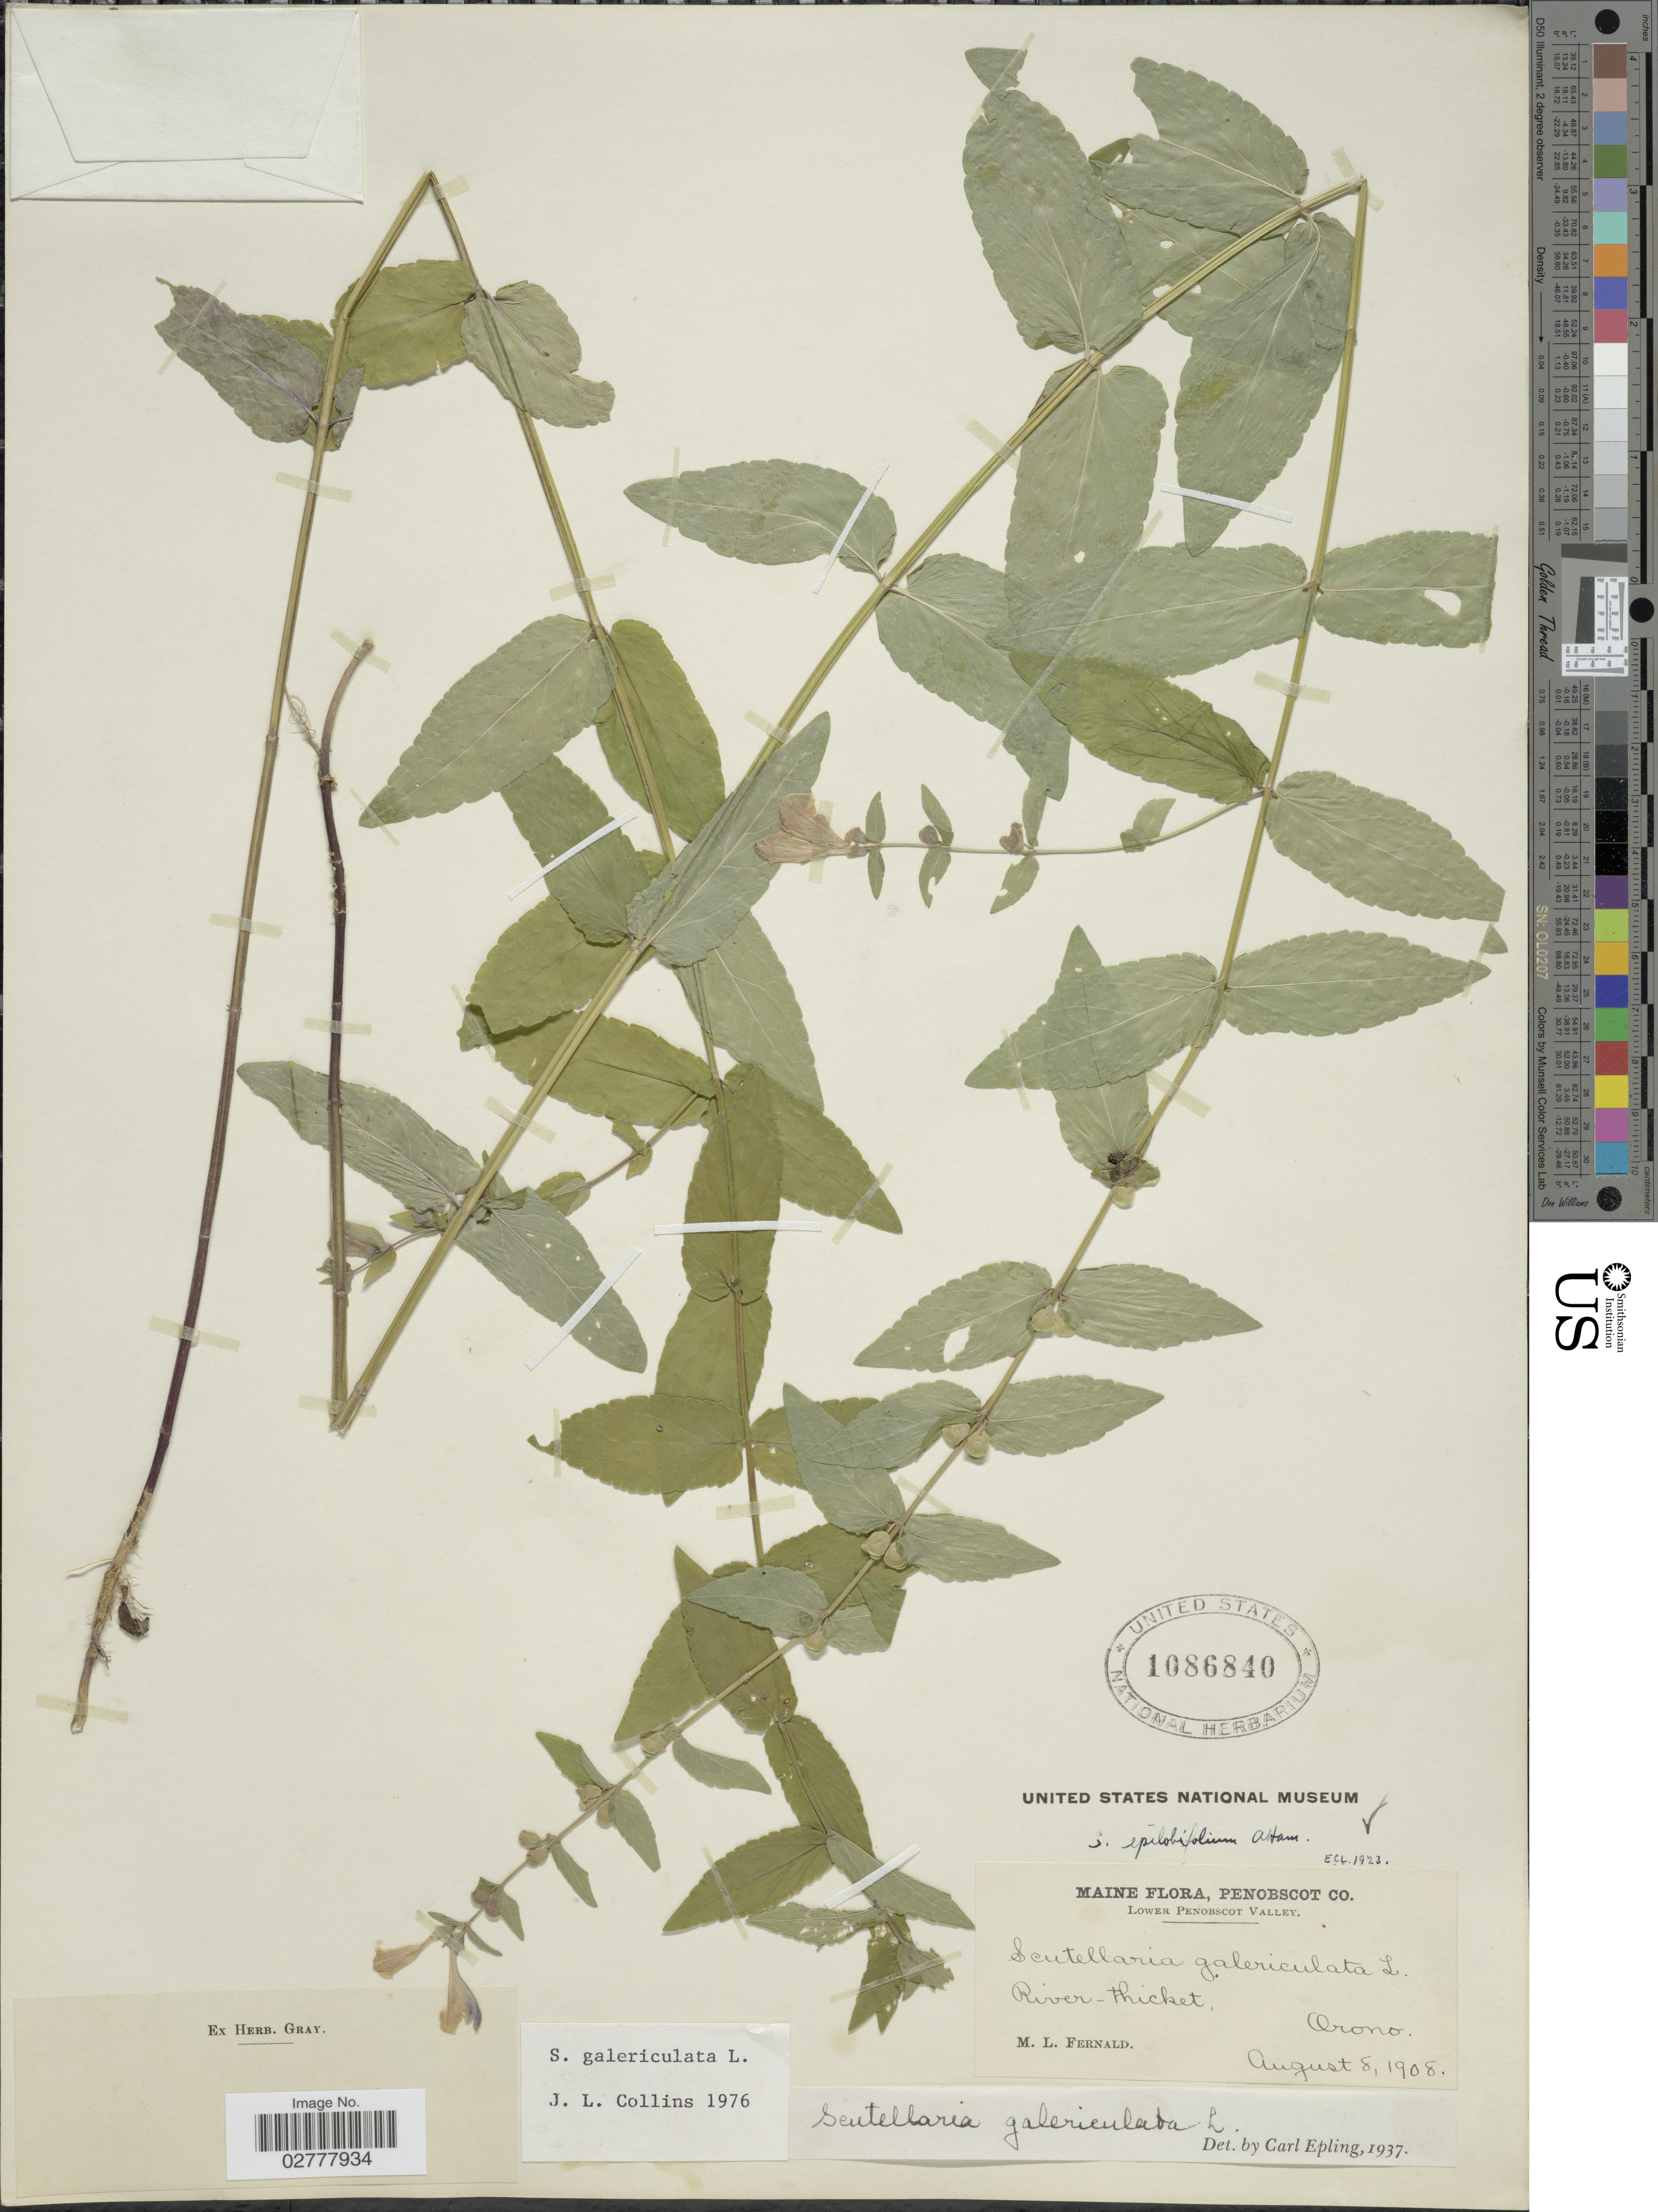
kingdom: Plantae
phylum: Tracheophyta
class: Magnoliopsida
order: Lamiales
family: Lamiaceae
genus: Scutellaria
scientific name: Scutellaria galericulata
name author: L.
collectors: M. L. Fernald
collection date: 1908-08-08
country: United States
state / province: Maine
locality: Penobscot Co. Lower Penobscot Valley. River-thicket, Orono.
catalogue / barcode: US 1086840